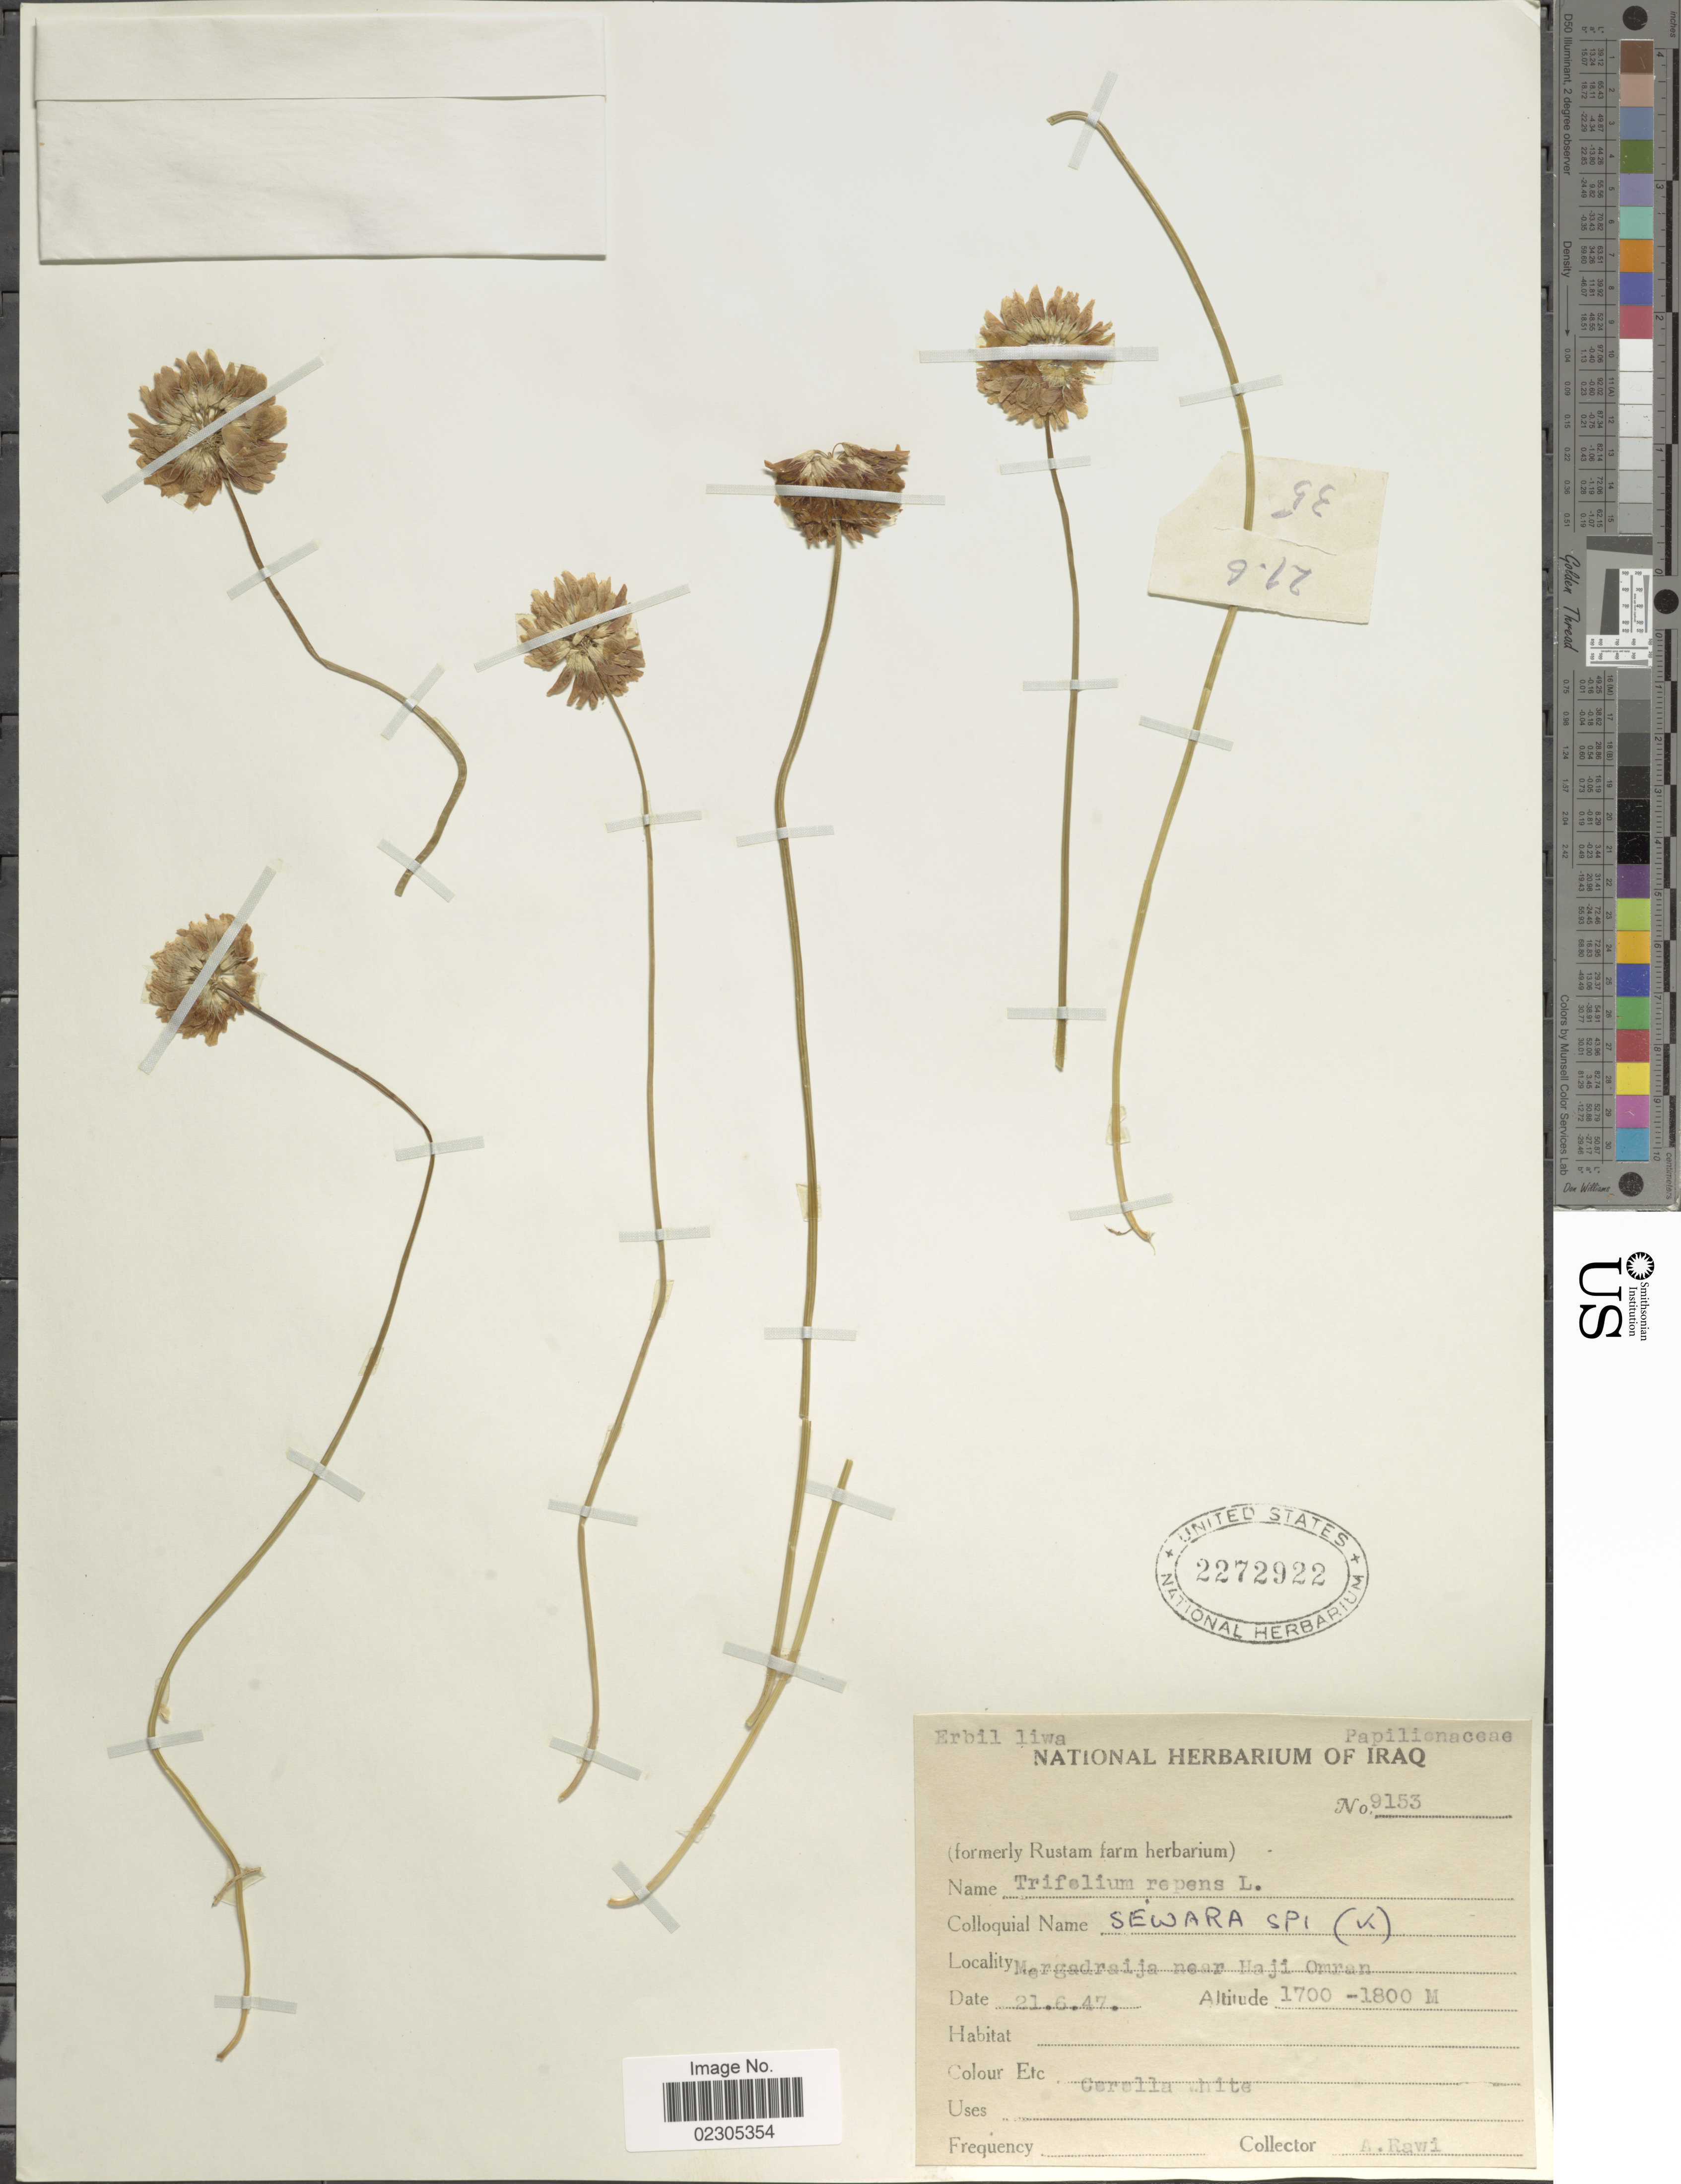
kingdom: Plantae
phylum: Tracheophyta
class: Magnoliopsida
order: Fabales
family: Fabaceae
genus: Trifolium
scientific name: Trifolium repens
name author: L.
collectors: A. Rawi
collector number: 9153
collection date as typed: Transcribed d/m/y: 21/6/47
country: Iraq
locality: Mergadraija near Haji Omran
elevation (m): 1700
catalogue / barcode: US 2272922